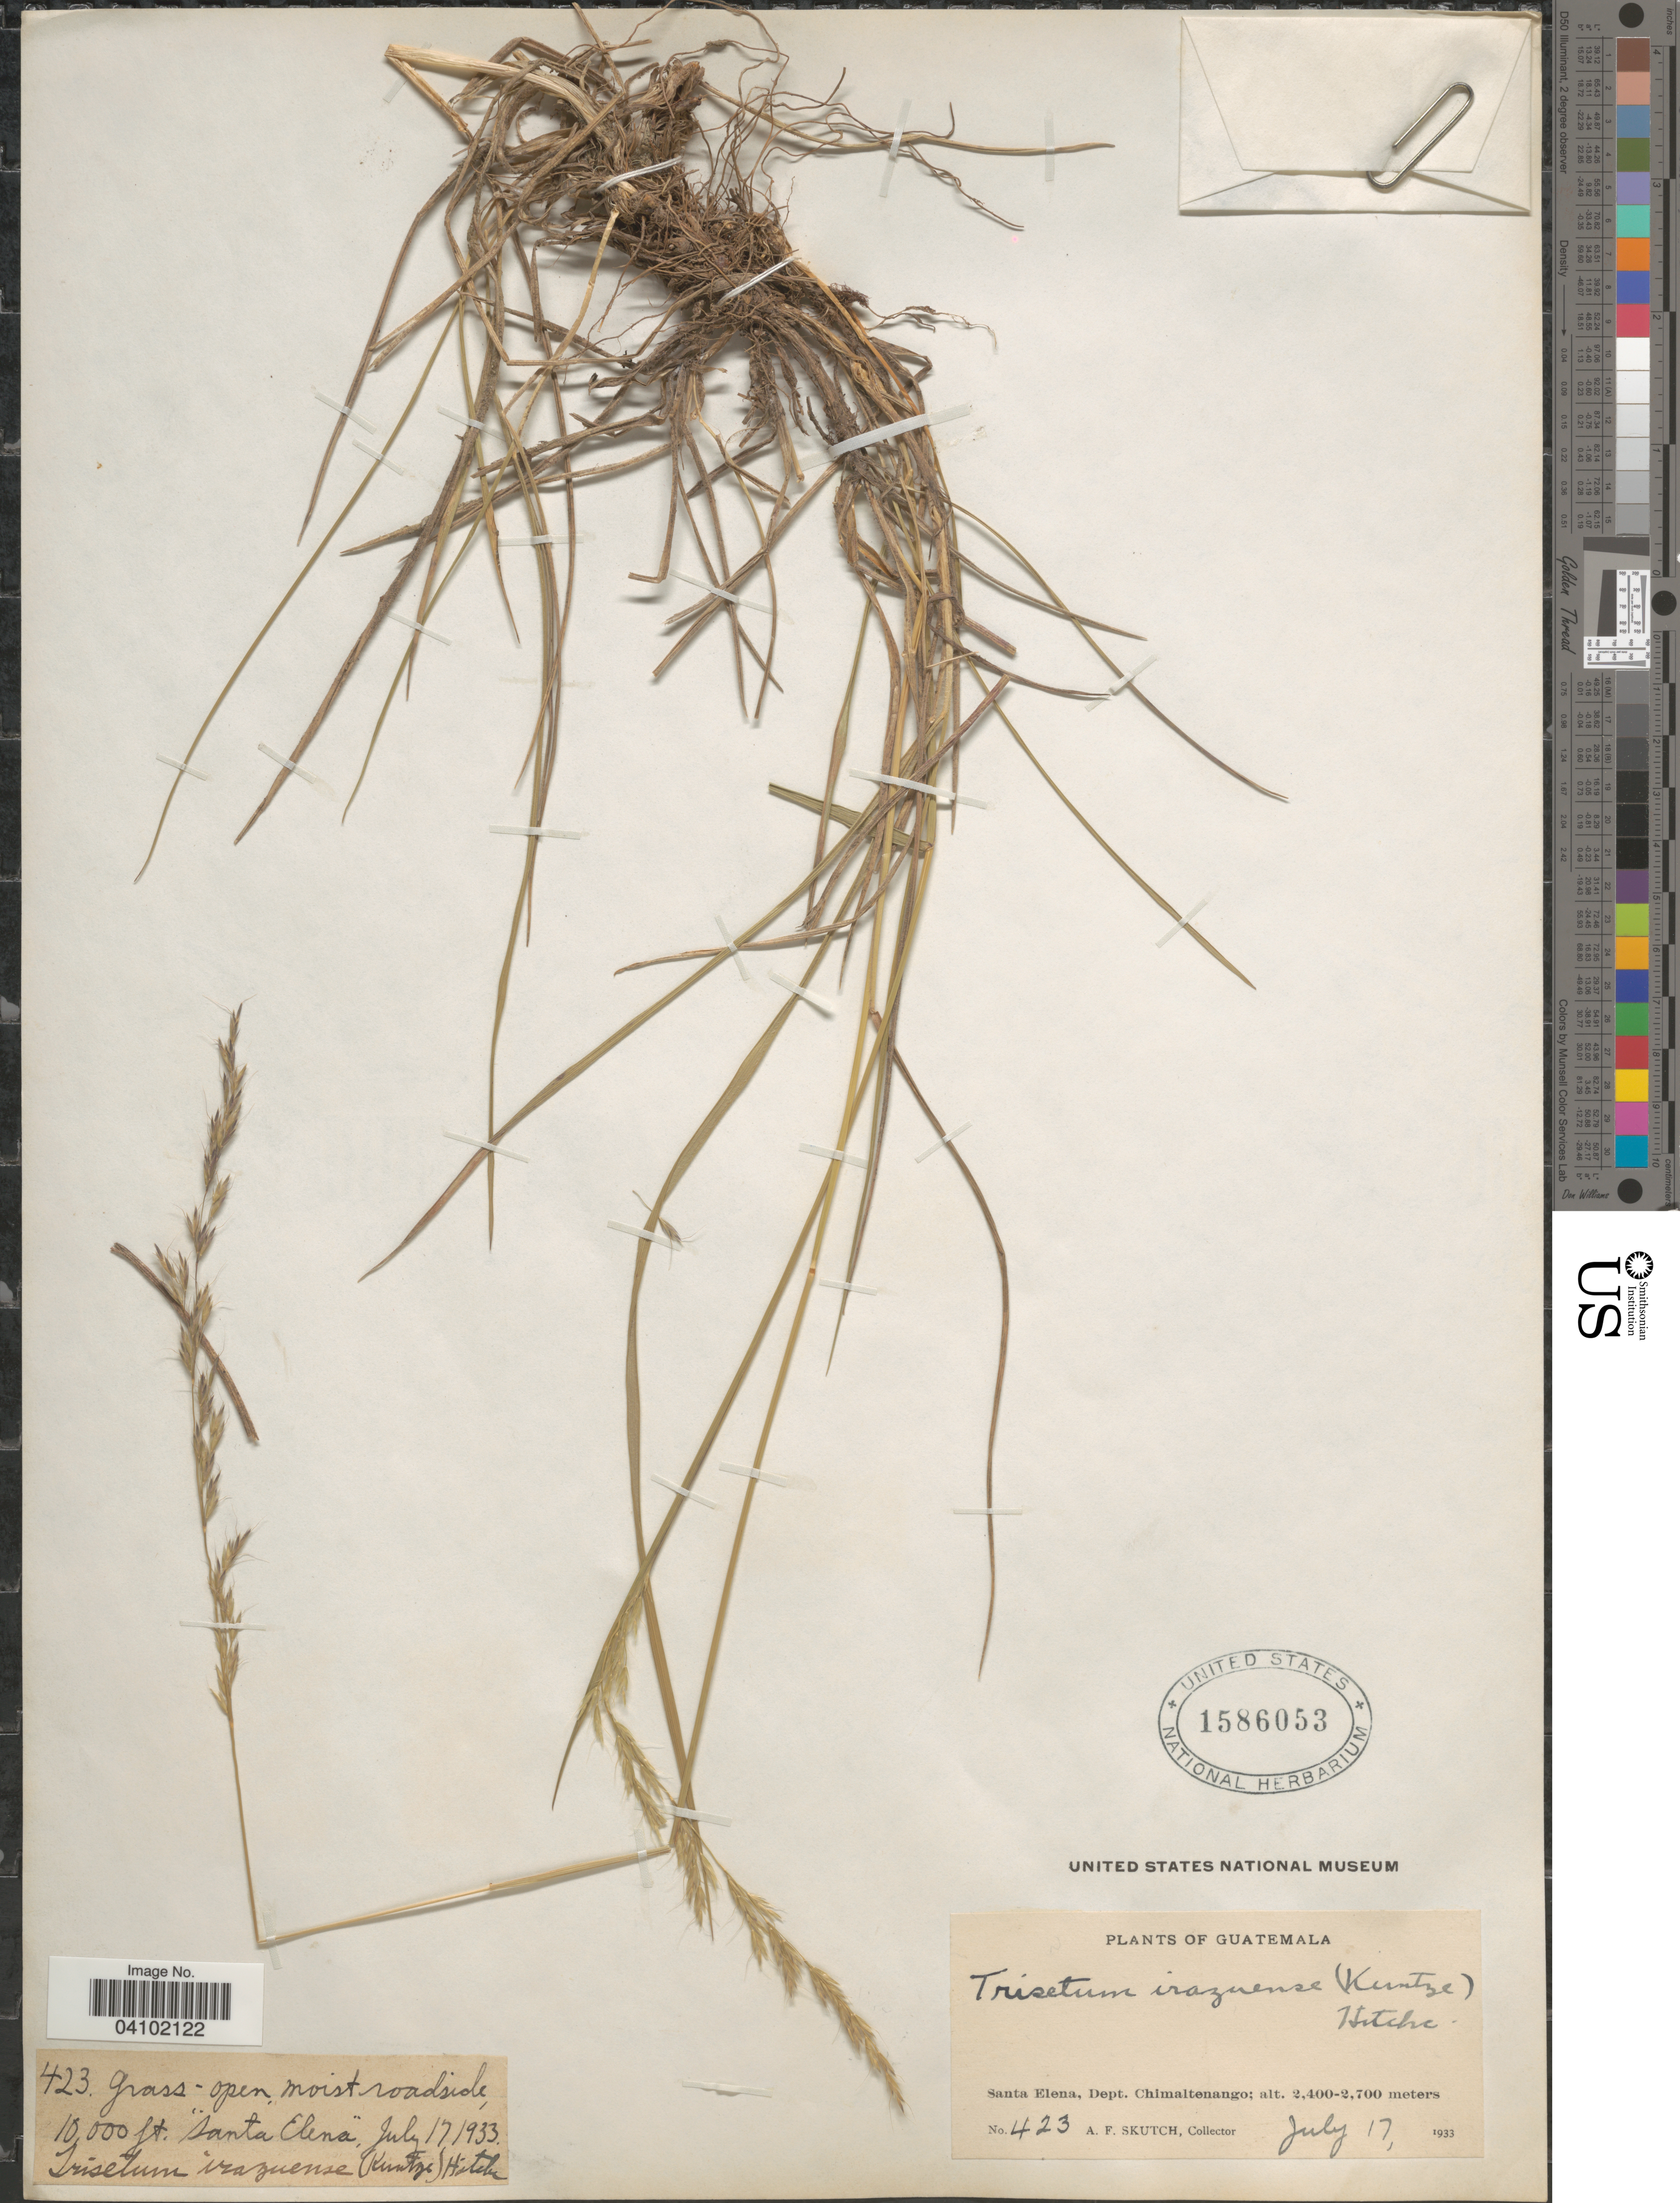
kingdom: Plantae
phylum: Tracheophyta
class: Liliopsida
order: Poales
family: Poaceae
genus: Peyritschia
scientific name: Peyritschia irazuensis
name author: (Kuntze) P.M. Peterson et al.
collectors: A. F. Skutch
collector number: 423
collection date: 1933-07-17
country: Guatemala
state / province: Chimaltenango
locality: Santa Elena, Dept. Chimaltenango.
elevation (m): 2400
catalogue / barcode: US 1586053